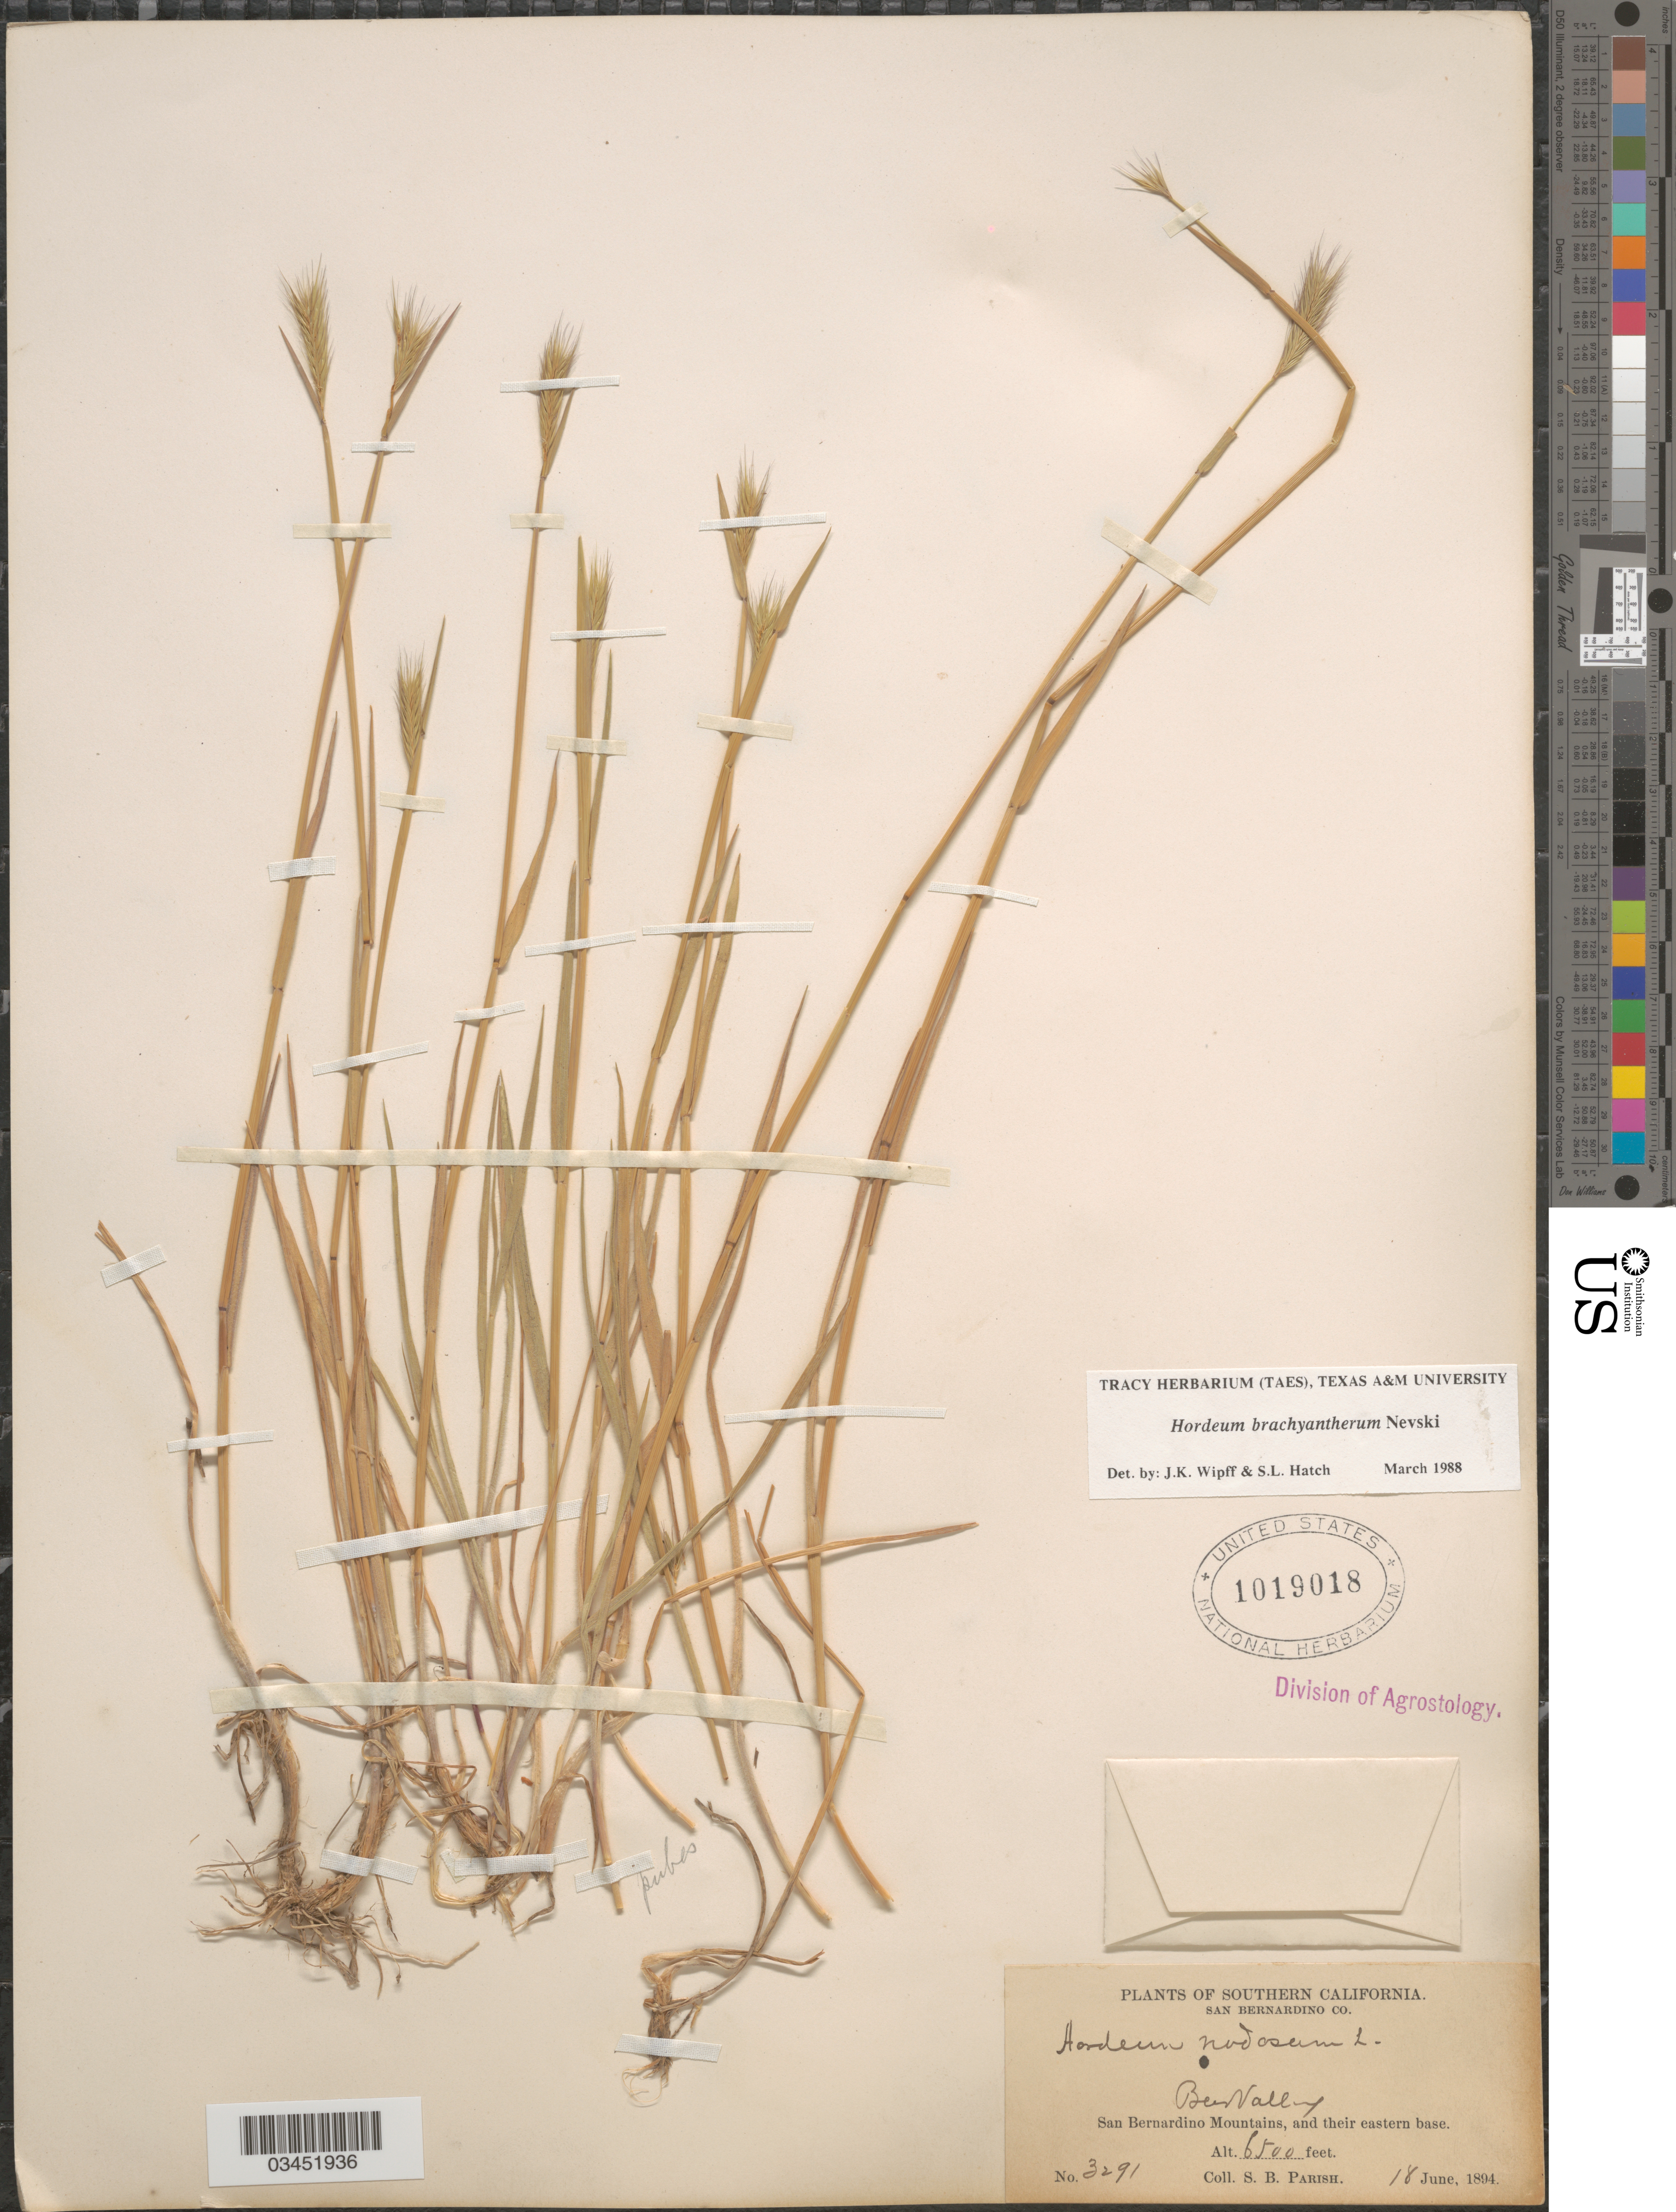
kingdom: Plantae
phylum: Tracheophyta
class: Liliopsida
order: Poales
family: Poaceae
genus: Hordeum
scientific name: Hordeum brachyantherum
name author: Nevski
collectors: S. B. Parish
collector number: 3291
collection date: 1894-06-18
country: United States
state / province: California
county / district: San Bernardino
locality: Southern California. San Bernardino Co. Bear Valley. San Bernardino Mountains, and their eastern base.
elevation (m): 1981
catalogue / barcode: US 1019018